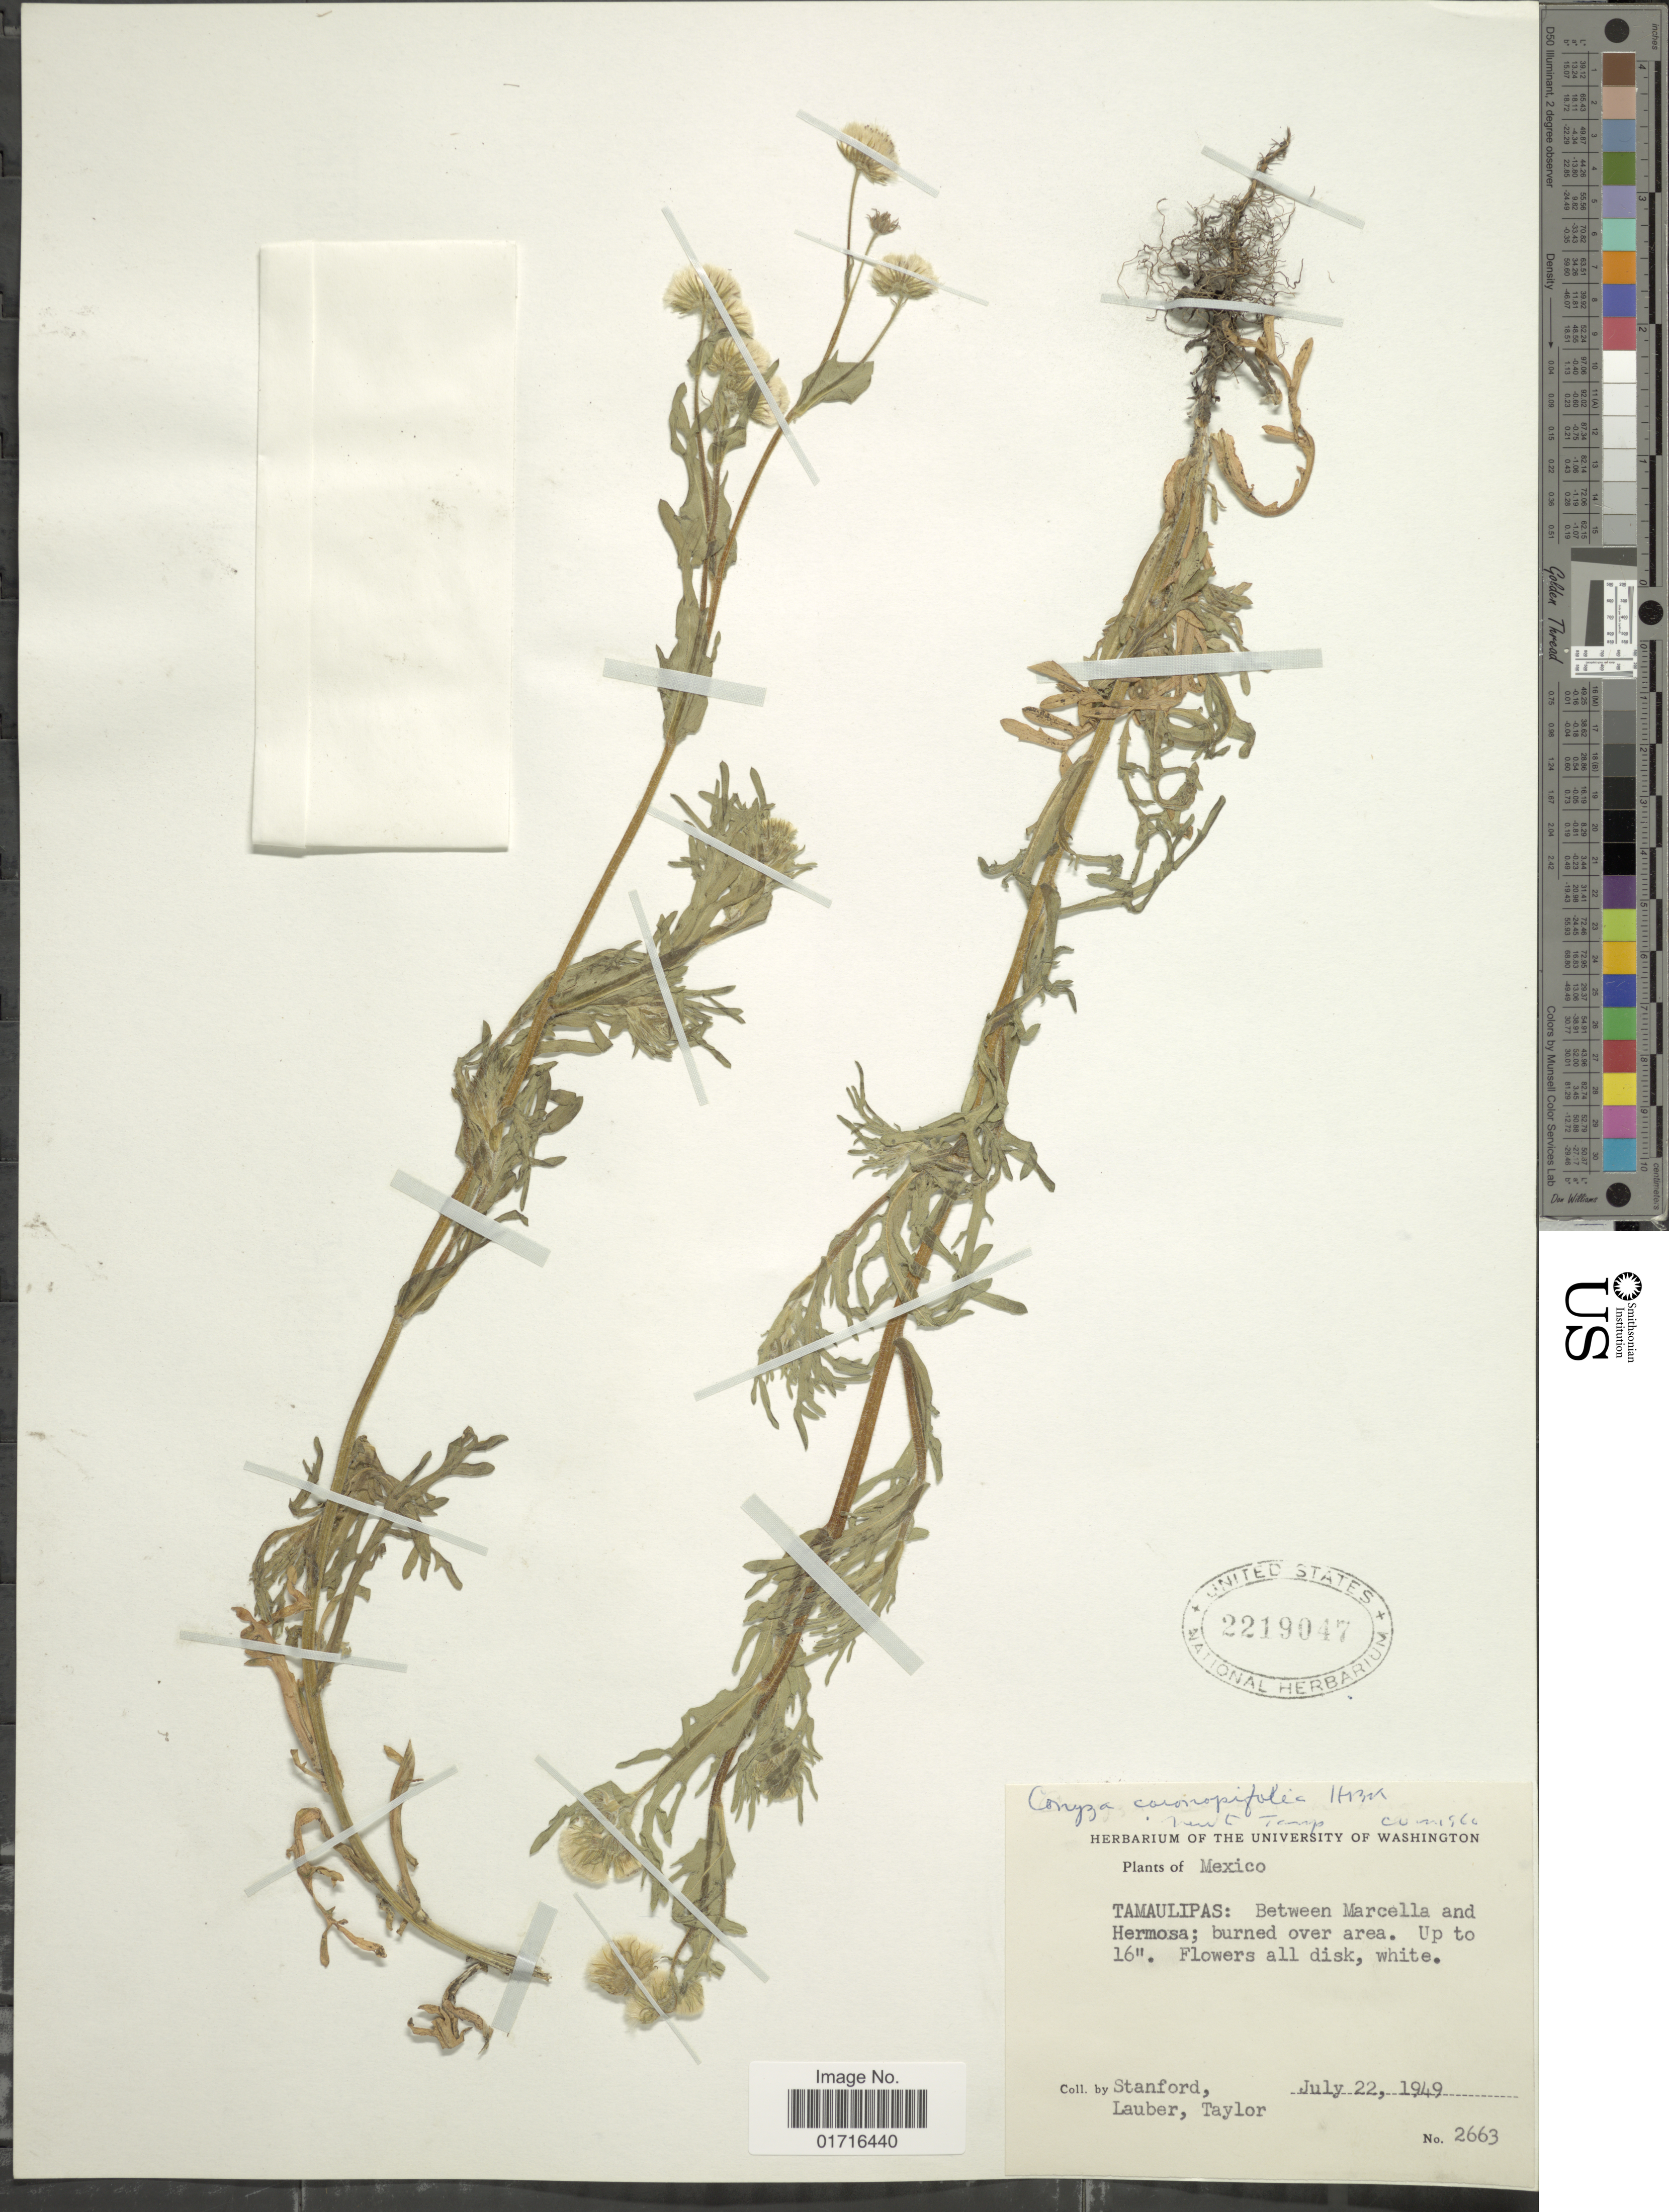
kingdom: Plantae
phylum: Tracheophyta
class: Magnoliopsida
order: Asterales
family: Asteraceae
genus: Conyza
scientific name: Conyza coronopifolia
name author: Kunth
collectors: -. Stanford, Lauber, -- & -- Taylor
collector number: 2663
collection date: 1949-07-22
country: Mexico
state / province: Tamaulipas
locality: Between Marcella and Hermosa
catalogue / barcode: US 2219047